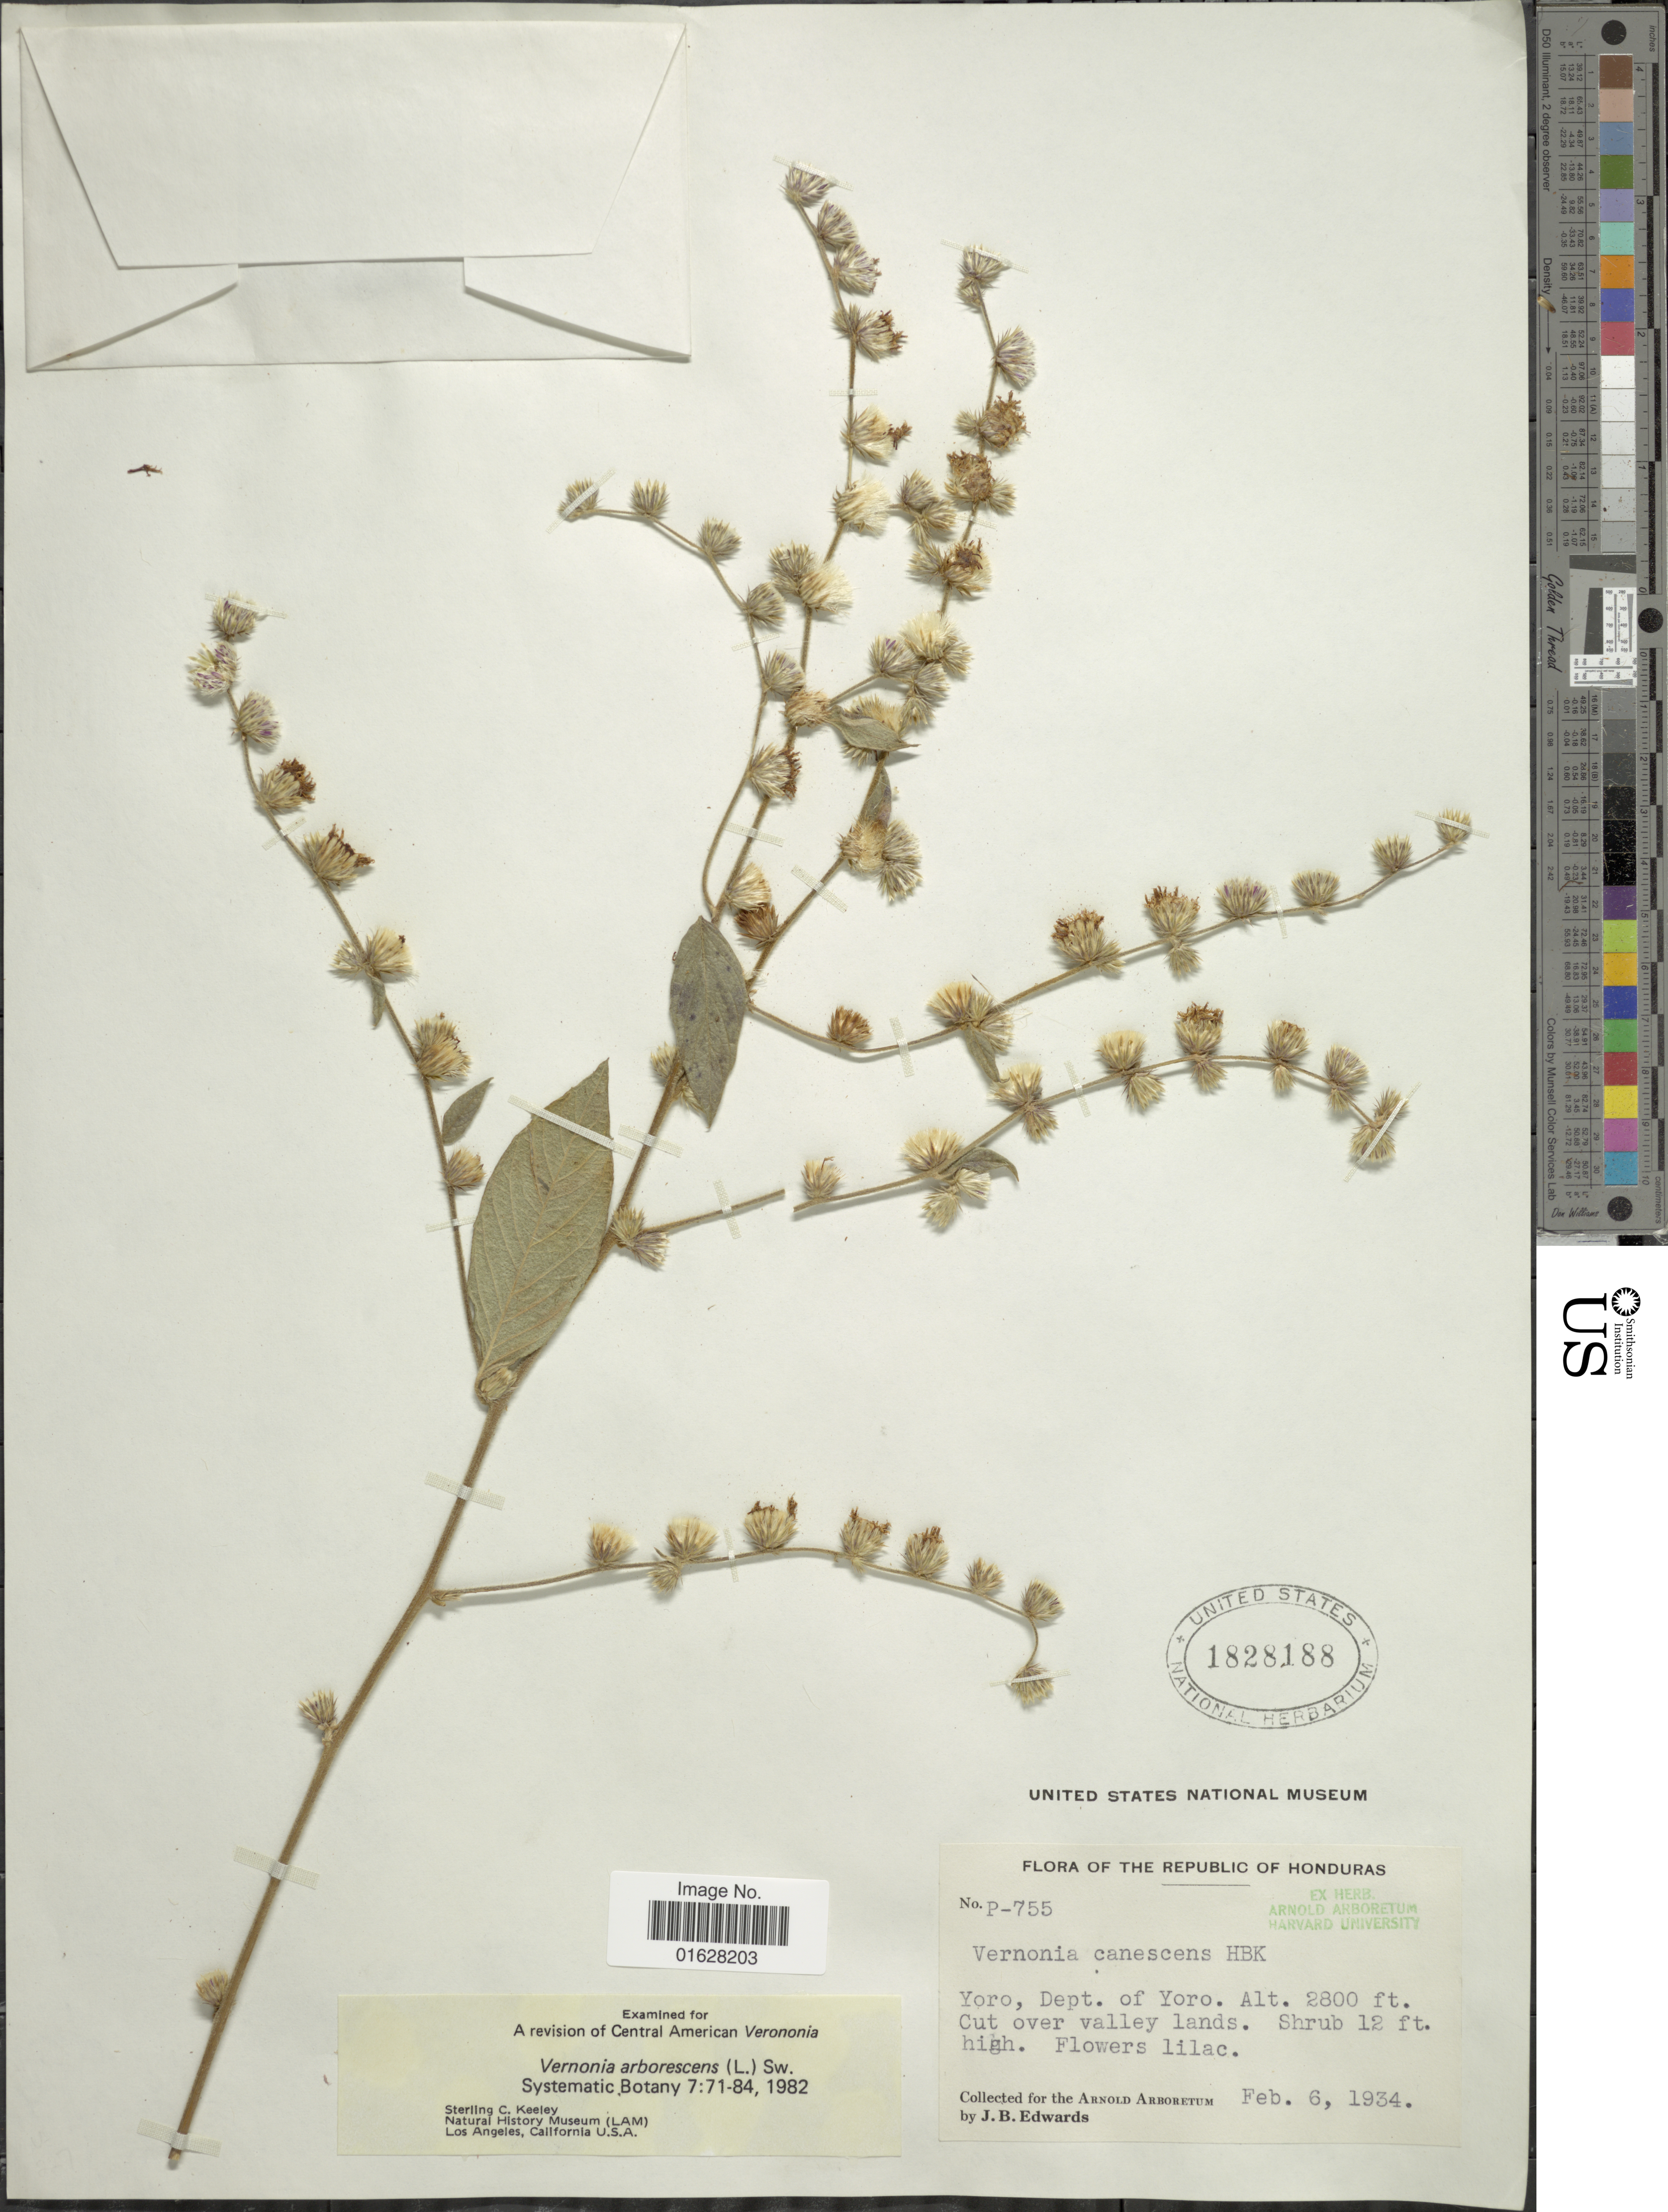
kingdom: Plantae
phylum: Tracheophyta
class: Magnoliopsida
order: Asterales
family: Asteraceae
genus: Lepidaploa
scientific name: Lepidaploa canescens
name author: (Kunth) H. Rob.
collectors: J. B. Edwards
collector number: P-755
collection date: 1934-02-06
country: Honduras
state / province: Yoro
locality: Republic of Honduras, Yoro, Dept. of Yoro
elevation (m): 853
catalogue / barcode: US 1828188